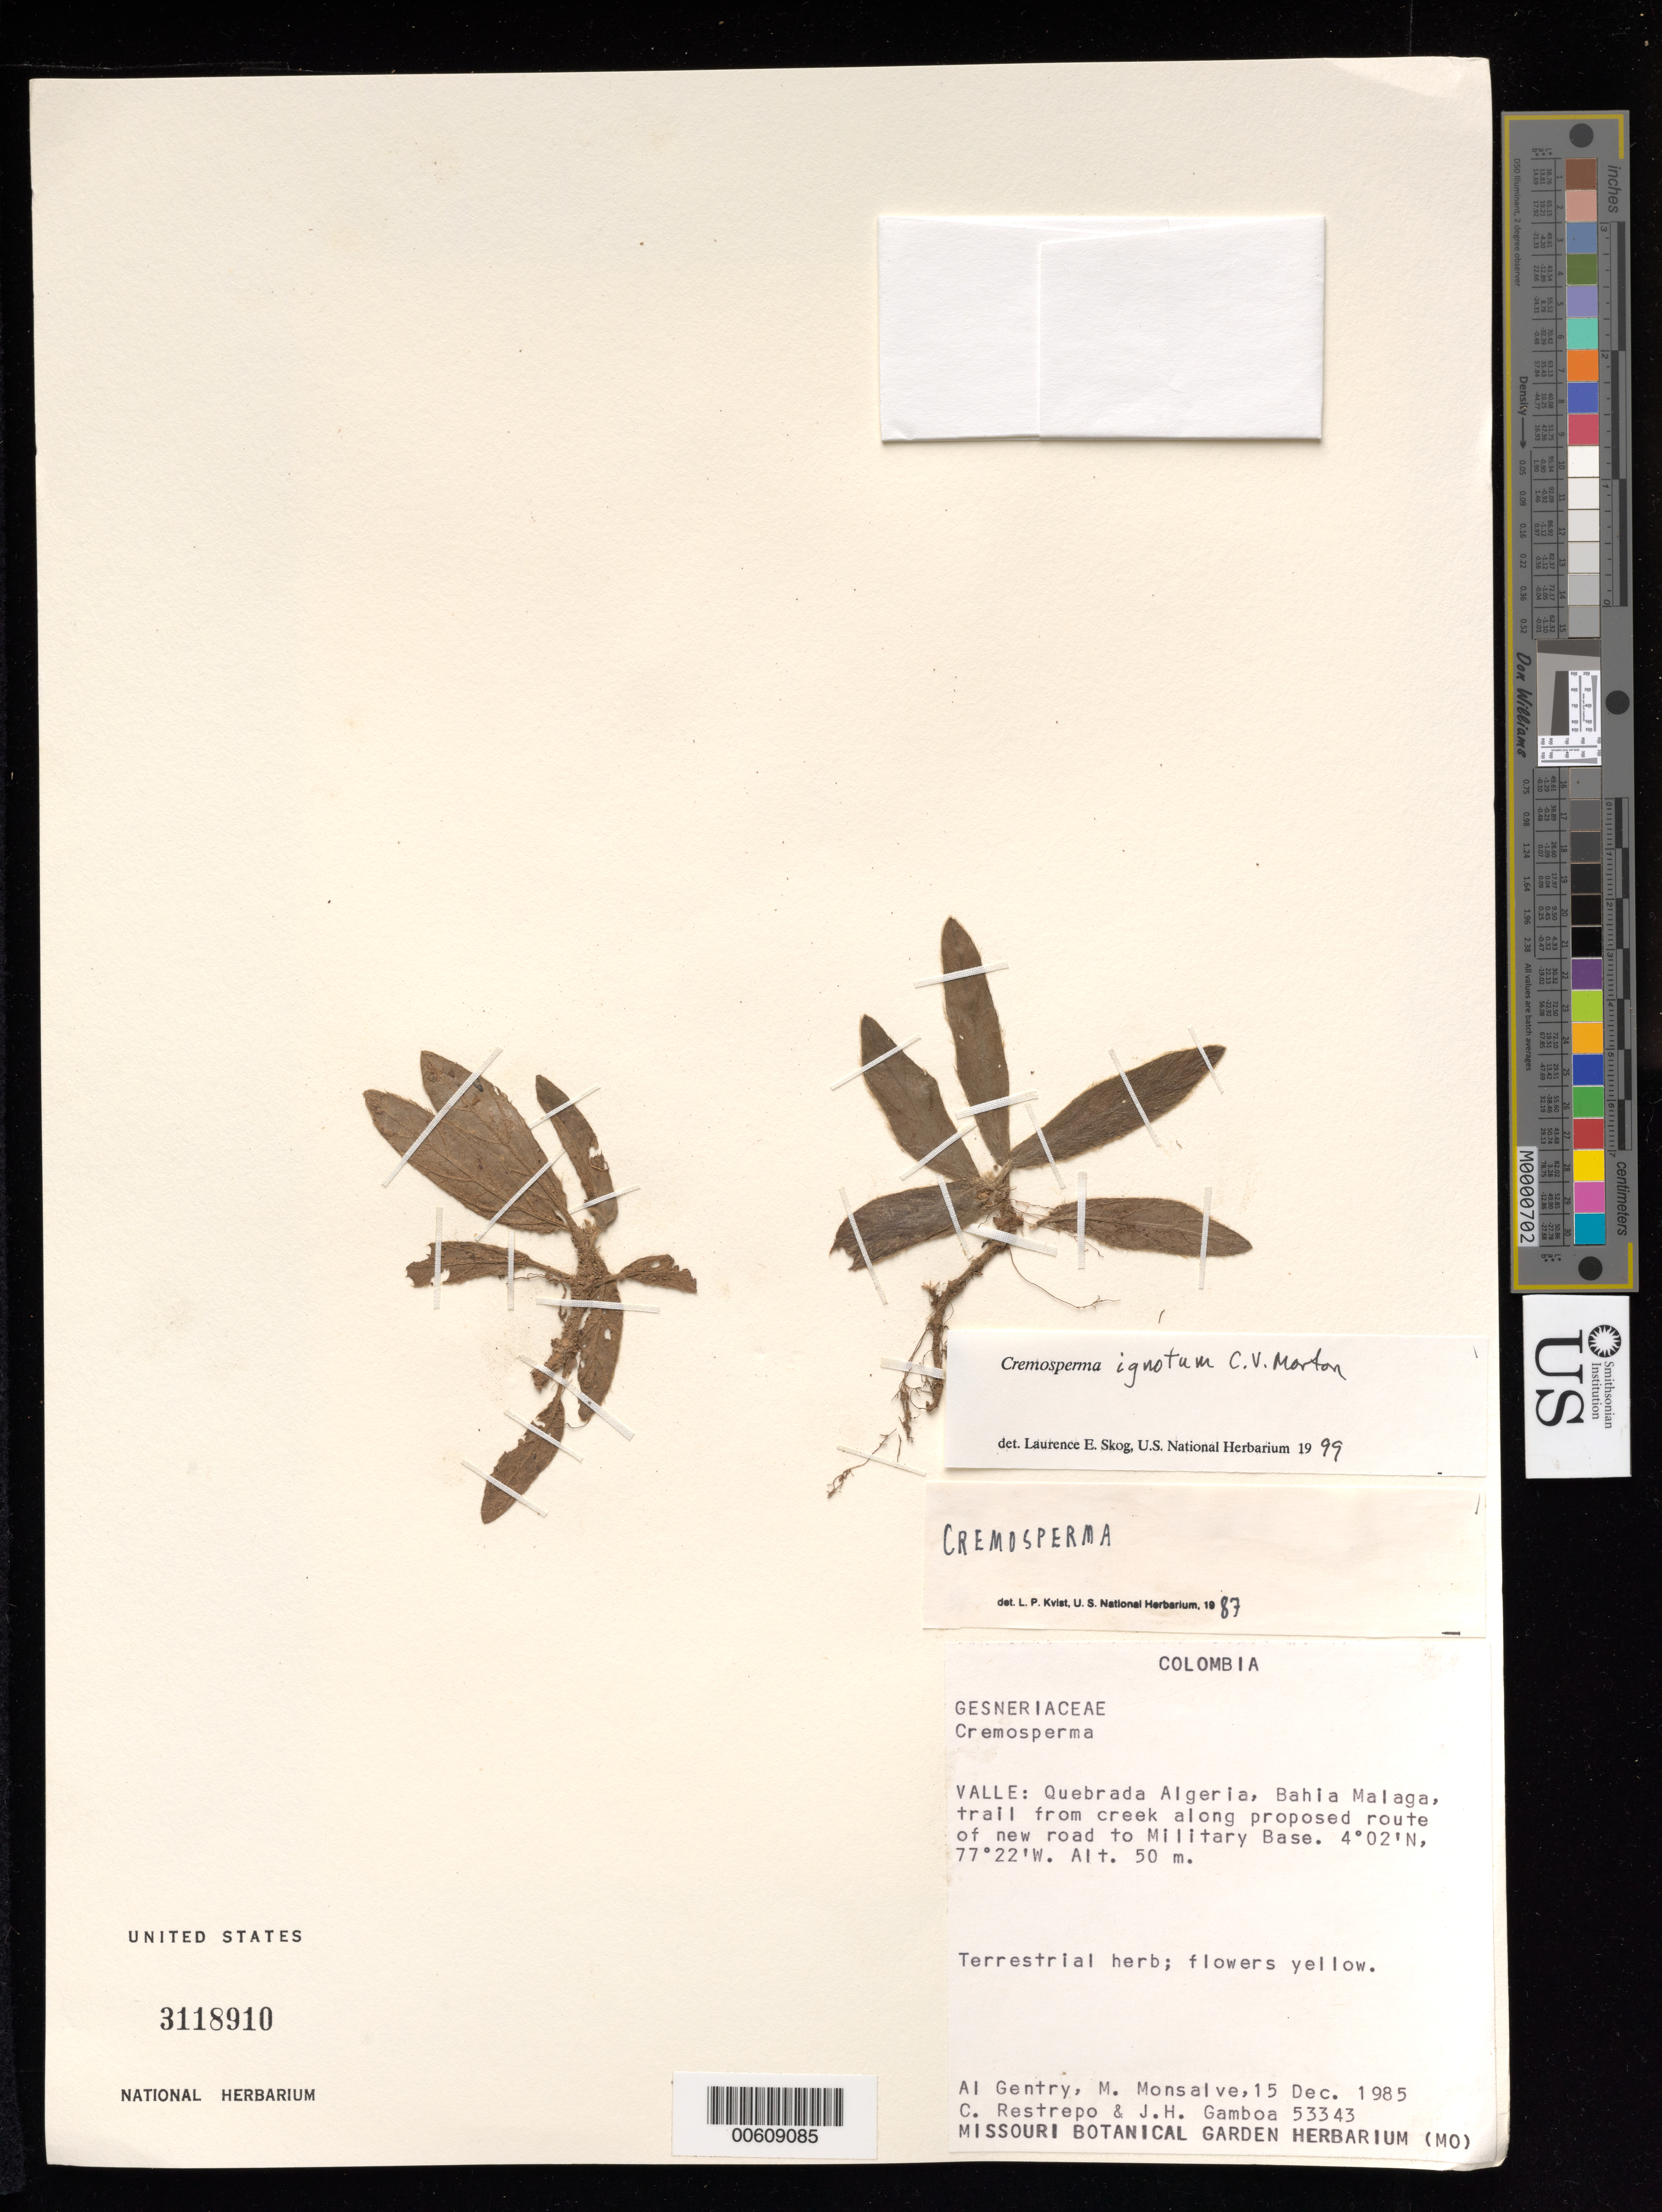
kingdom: Plantae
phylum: Tracheophyta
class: Magnoliopsida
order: Lamiales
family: Gesneriaceae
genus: Cremosperma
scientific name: Cremosperma ignotum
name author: C.V. Morton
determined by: Skog, Laurence E.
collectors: A. H. Gentry, M. Monsalve, C. Restrepo & J. Gamboa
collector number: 53343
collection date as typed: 15 Dec 1985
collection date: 1985-12-15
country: Colombia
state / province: Valle del Cauca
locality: Quebrada Algeria, Bahia Malaga, trail from creek along proposed route of new road to Military Base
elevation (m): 50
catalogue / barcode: US 3118910